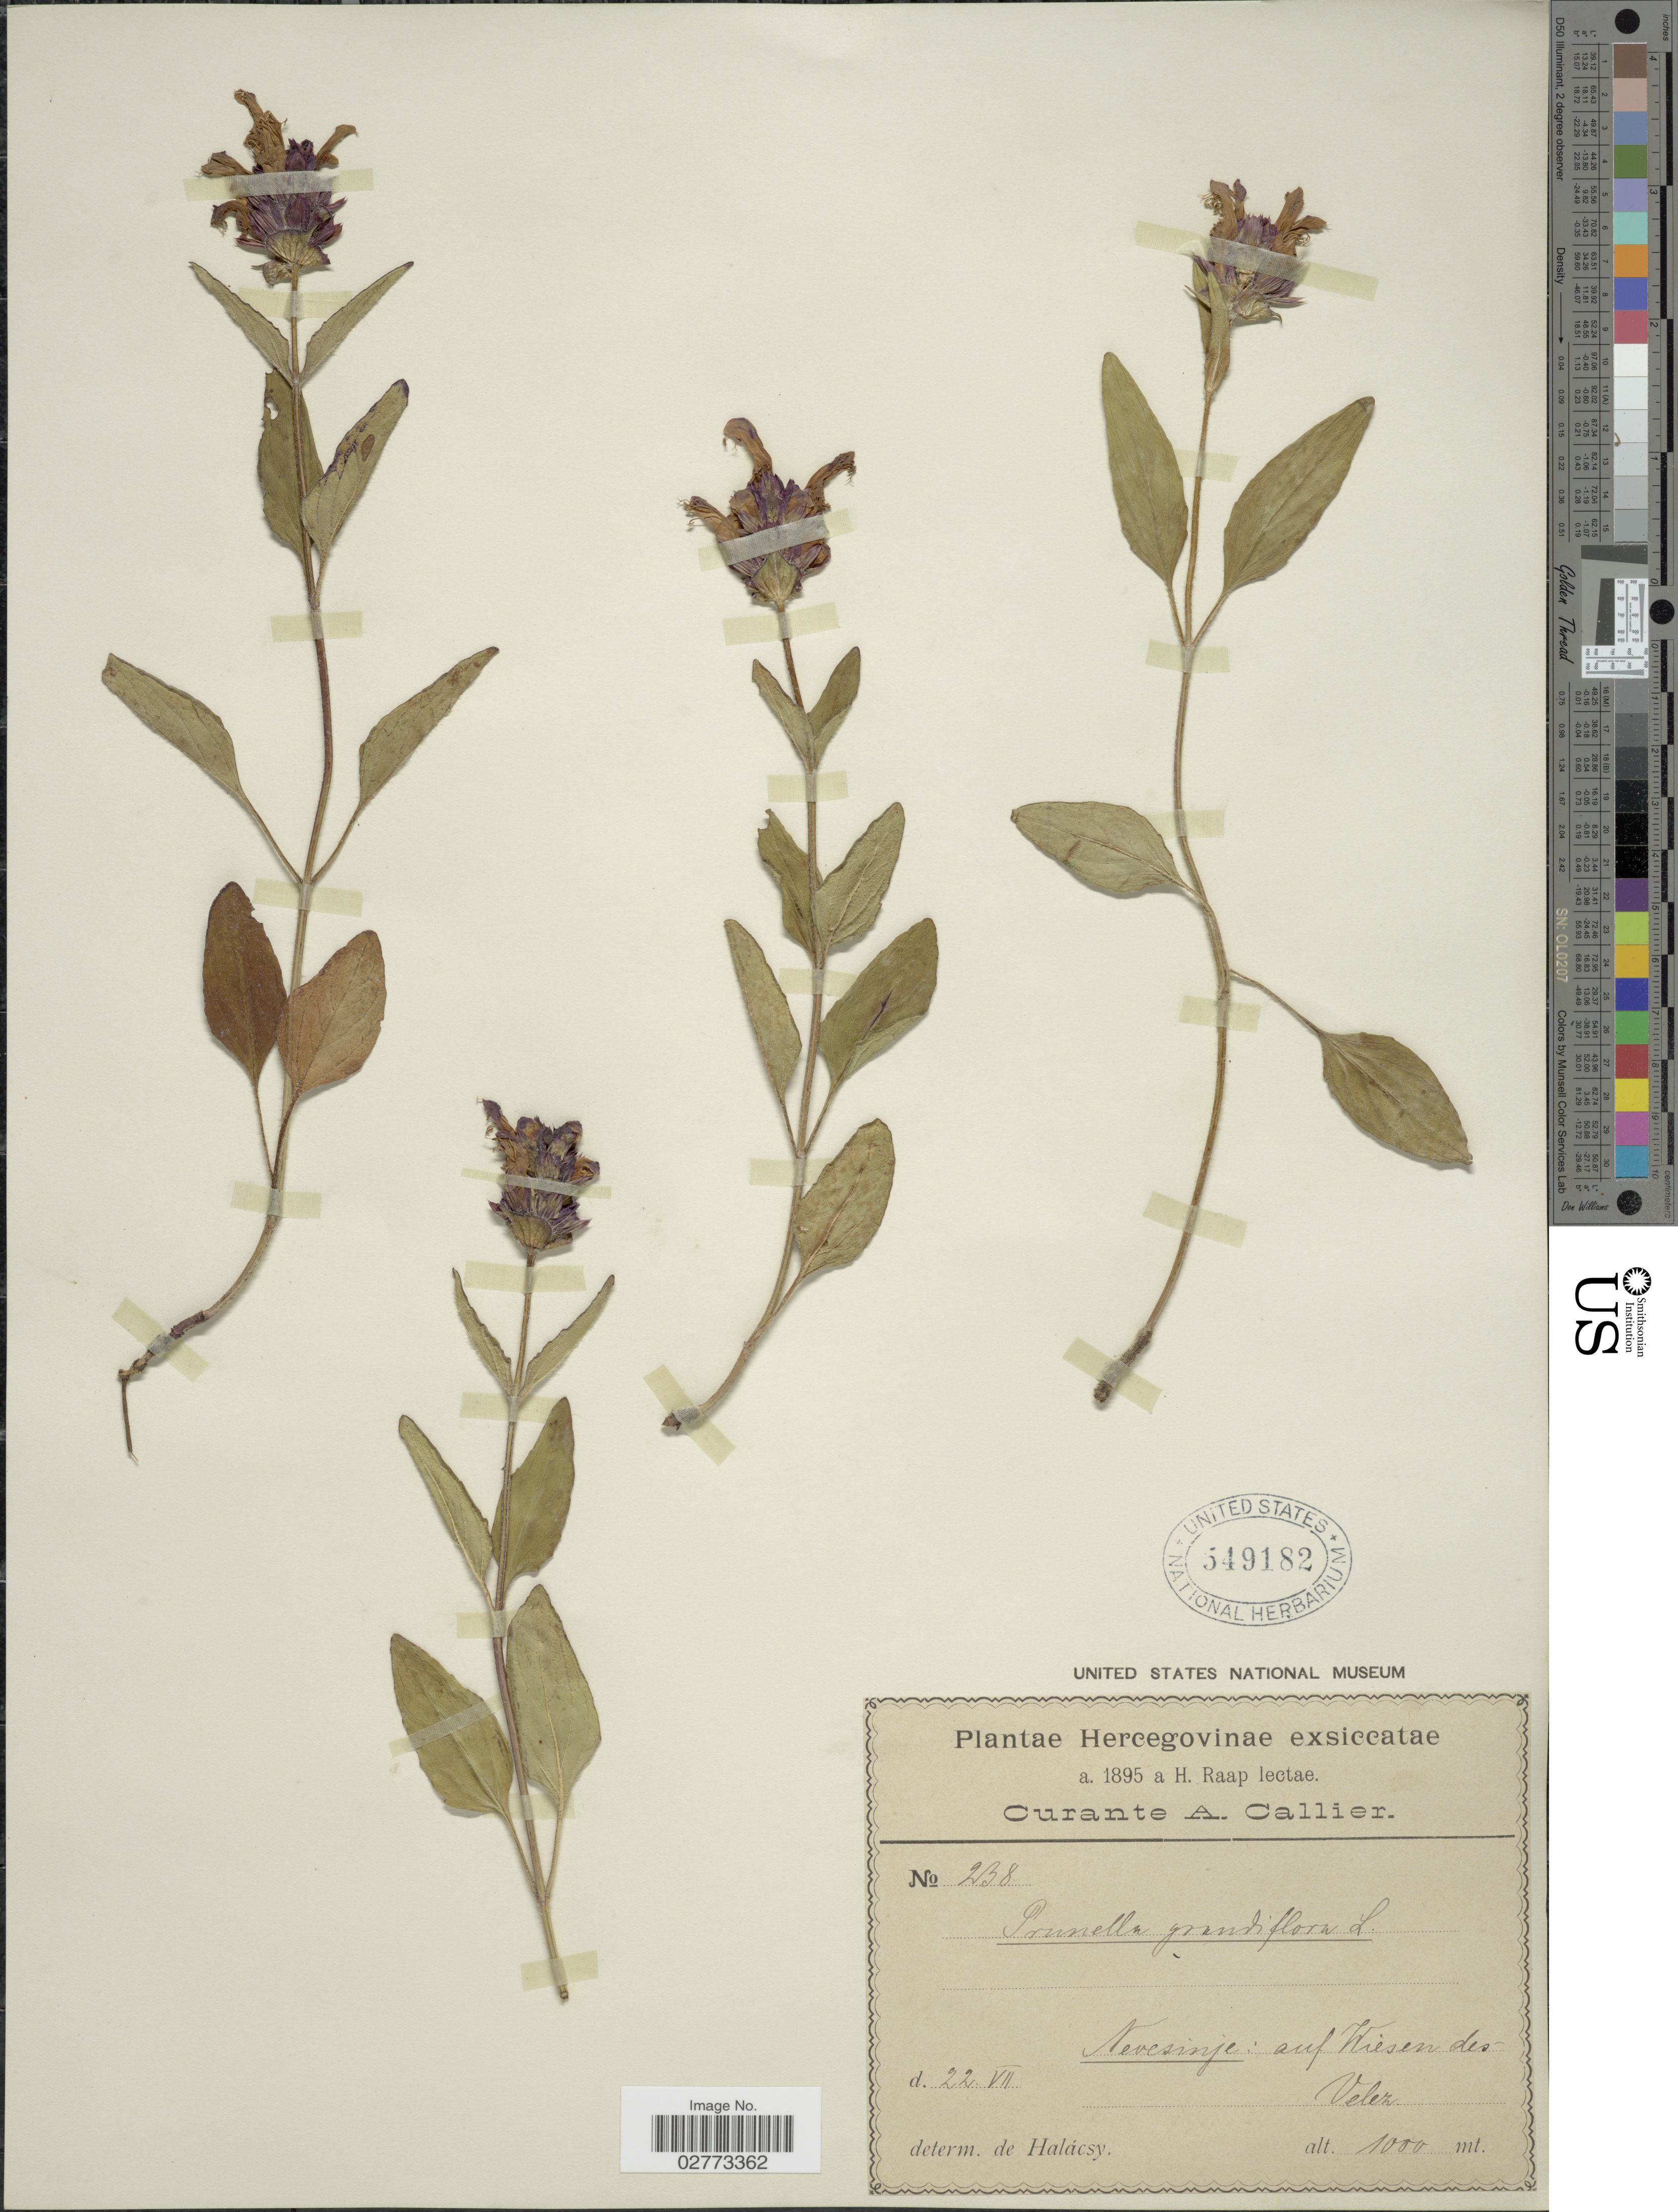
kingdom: Plantae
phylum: Tracheophyta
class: Magnoliopsida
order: Lamiales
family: Lamiaceae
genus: Prunella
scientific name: Prunella grandiflora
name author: (L.) Turra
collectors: H. Raap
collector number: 238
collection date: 1895-07-22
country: Bosnia and Herzegovina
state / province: Srpska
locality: Hercegovinae. Nevesinje: auf Hiesen des Velez.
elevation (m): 1000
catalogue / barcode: US 549182